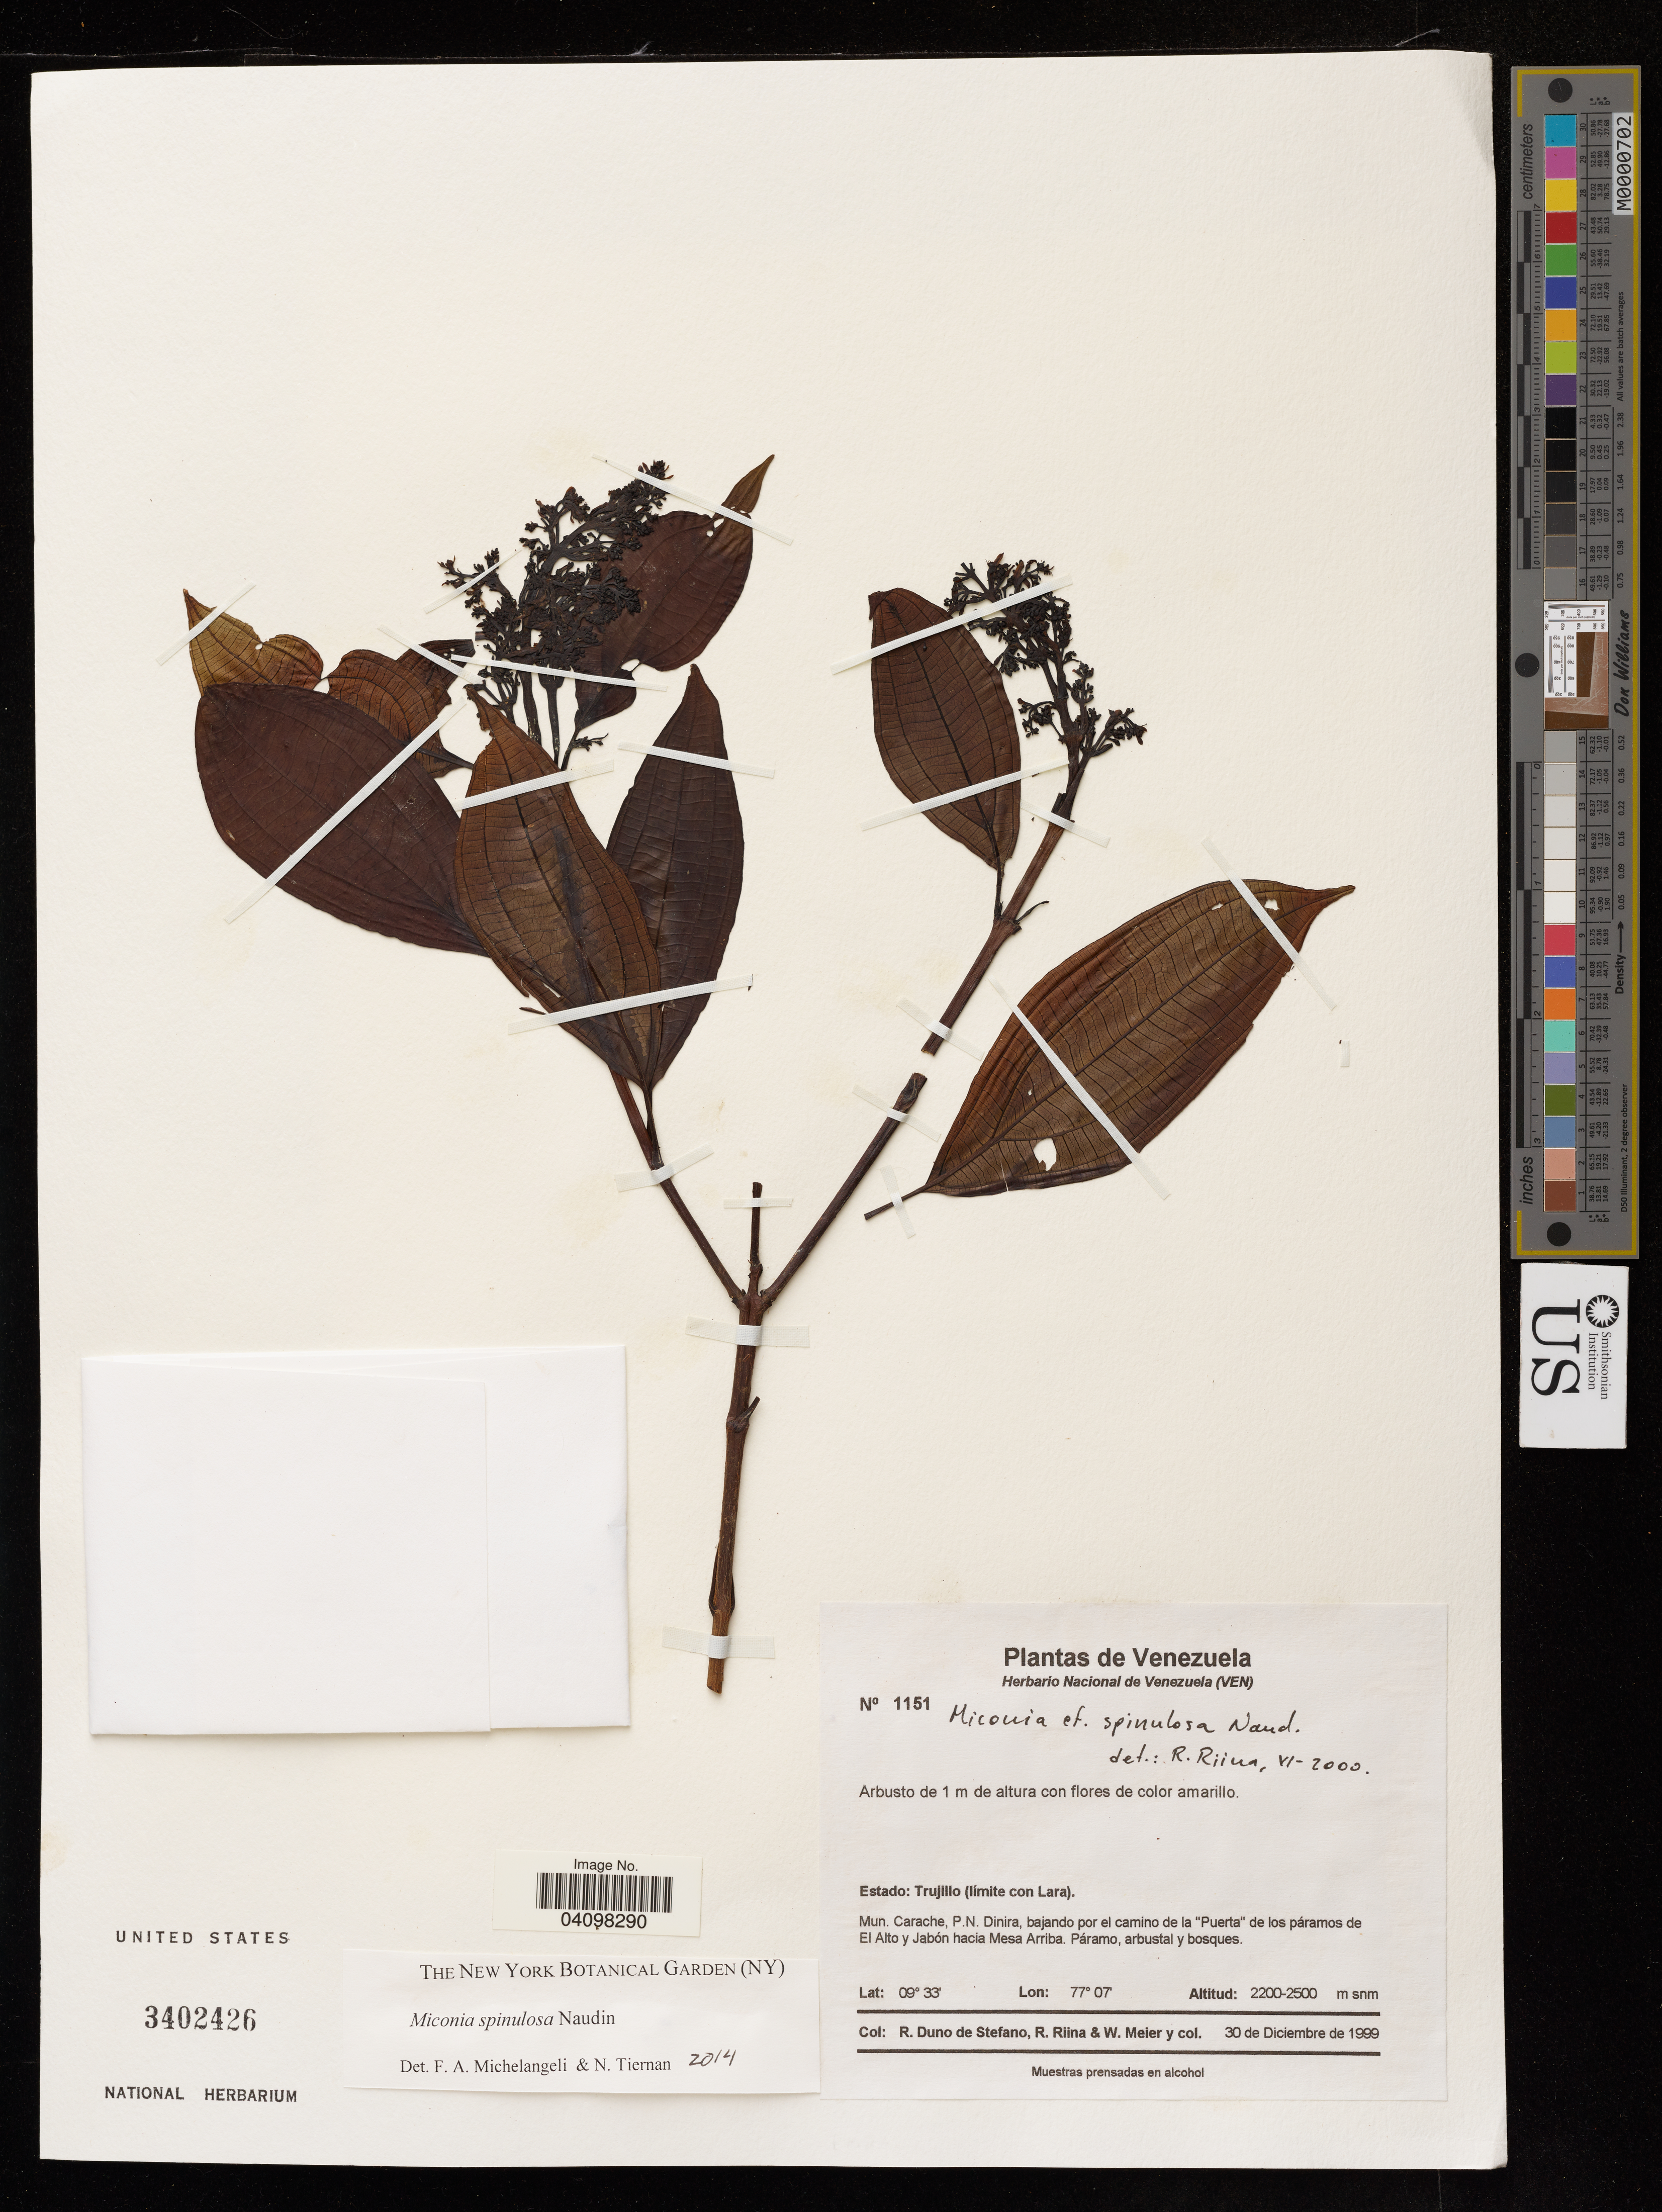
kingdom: Plantae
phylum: Tracheophyta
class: Magnoliopsida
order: Myrtales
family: Melastomataceae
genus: Miconia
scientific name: Miconia spinulosa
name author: Naudin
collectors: R. Duno de Stefano, R. Riina, W. Meier & et al.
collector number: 1151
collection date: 1999-12-30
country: Venezuela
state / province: Trujillo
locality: Mun. Carache, P.N. Dinira.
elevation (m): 2200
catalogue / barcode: US 3402426